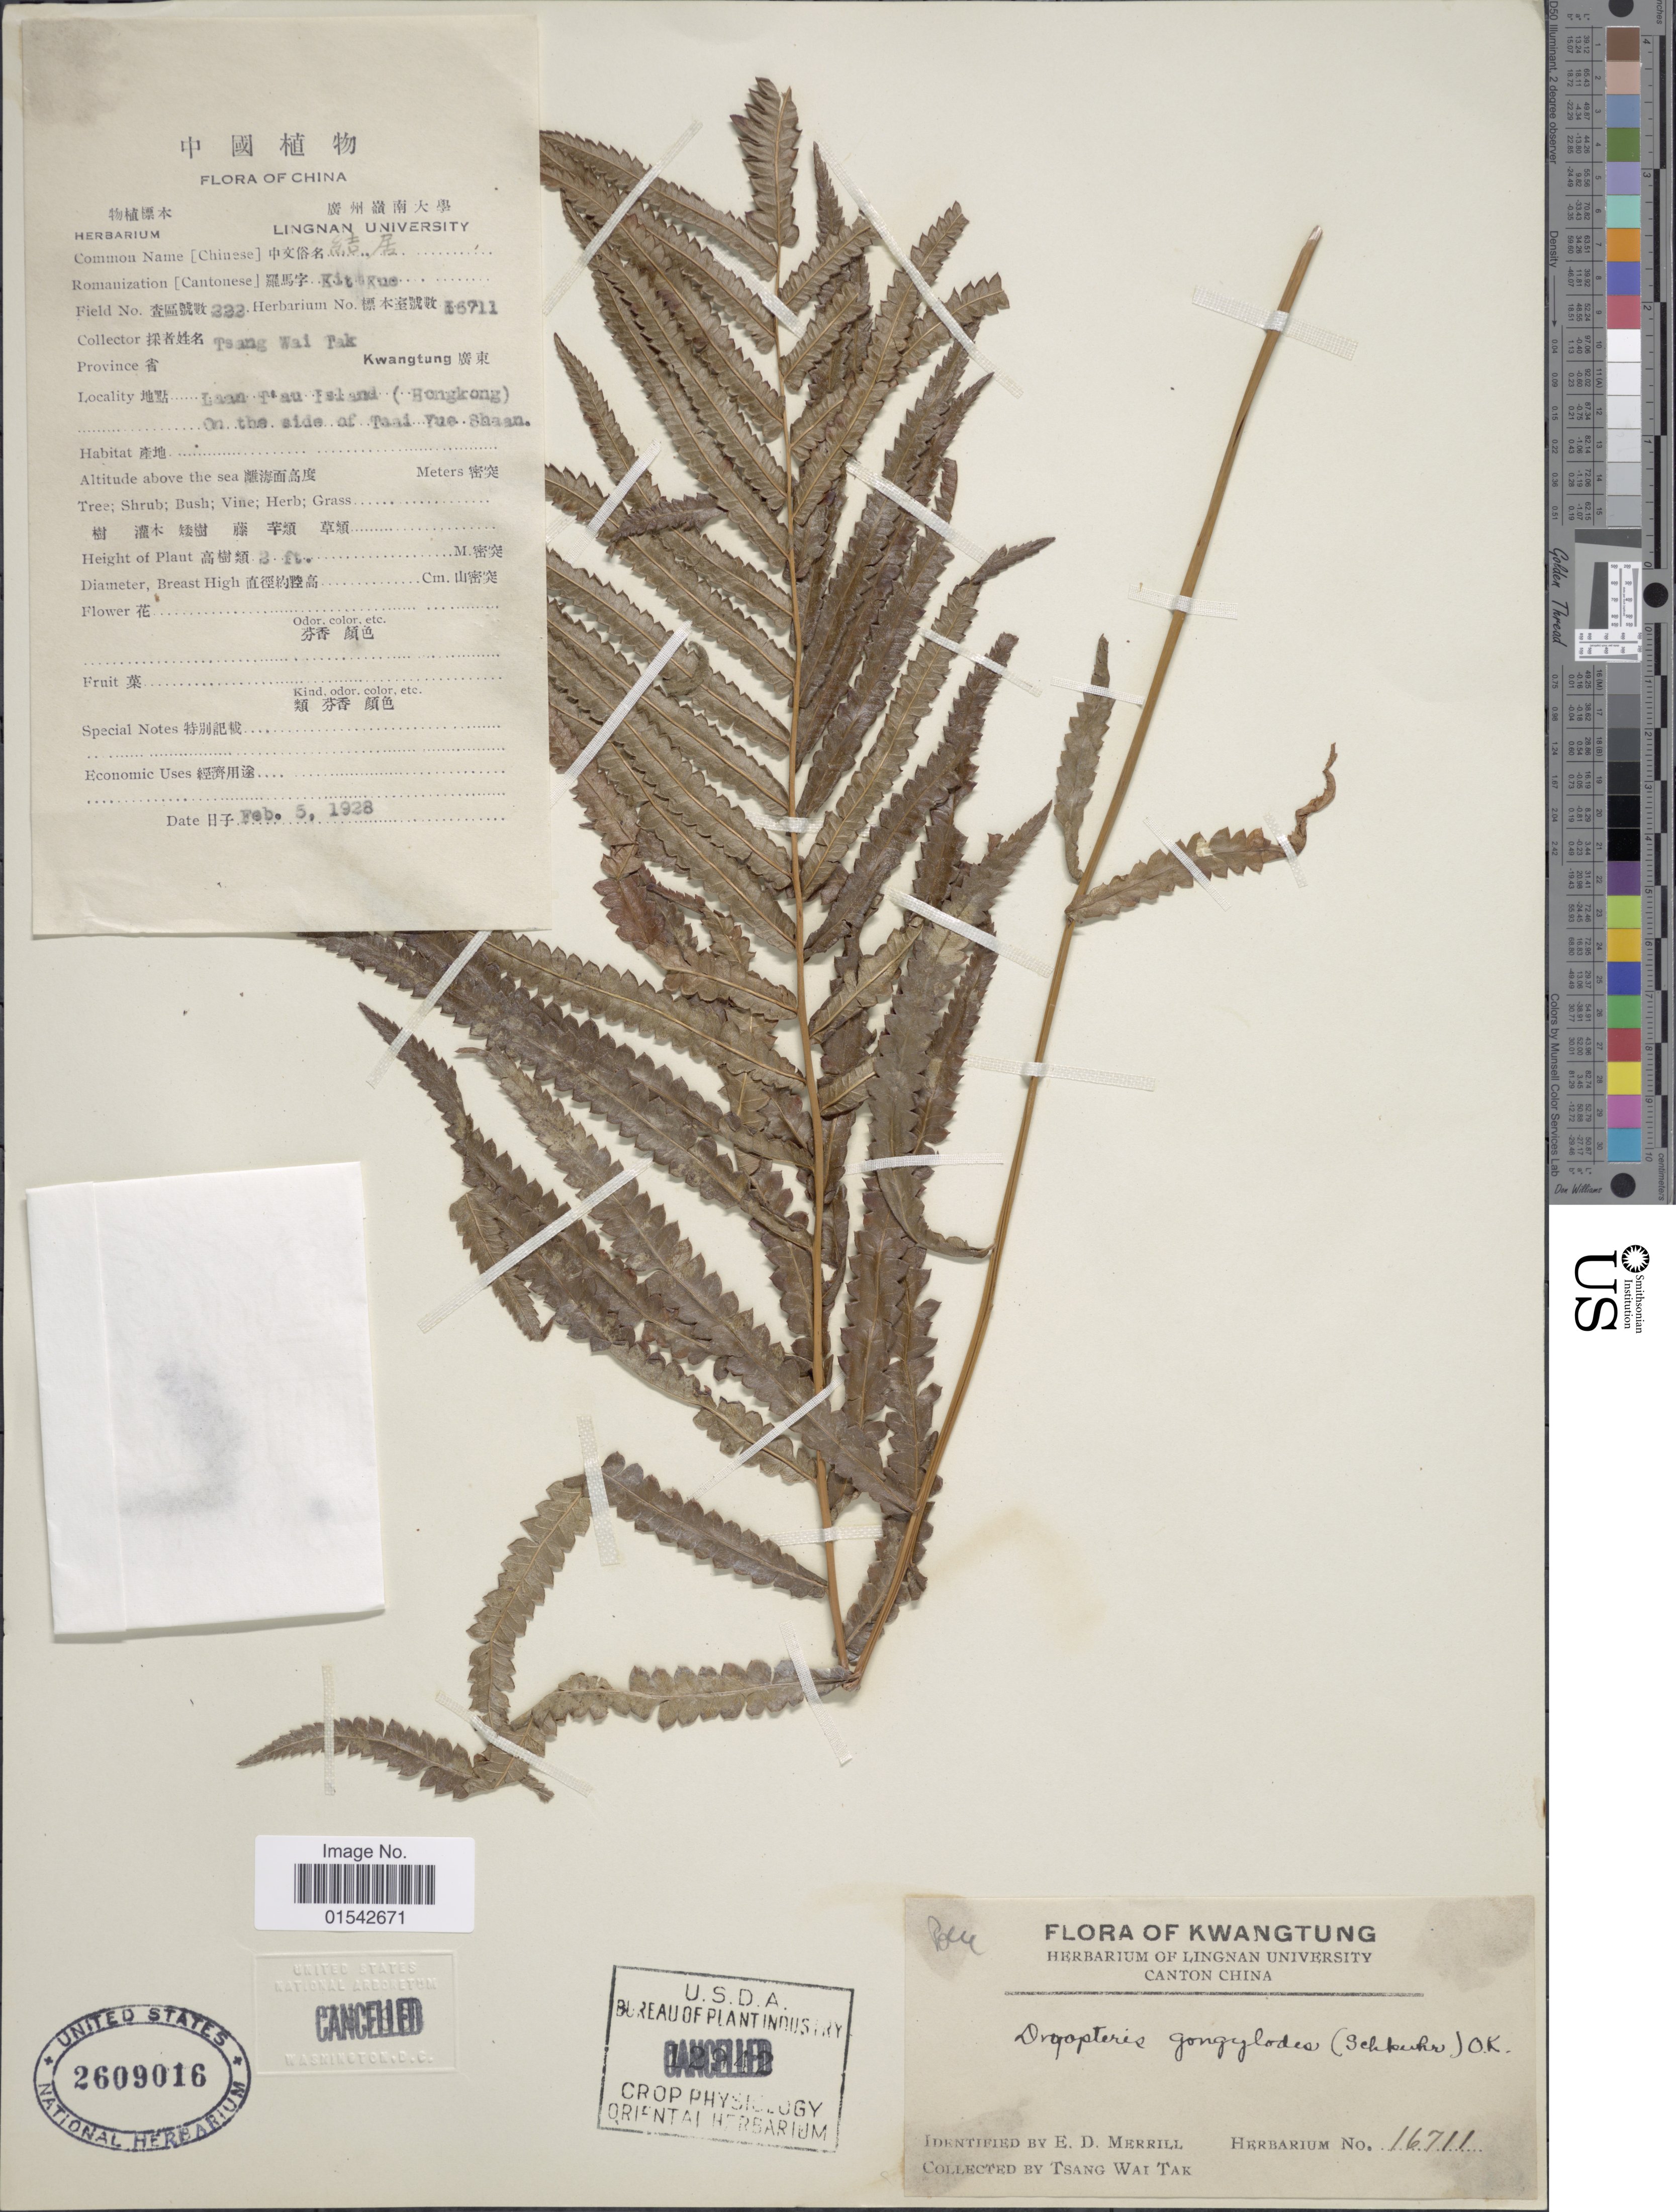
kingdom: Plantae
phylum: Tracheophyta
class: Polypodiopsida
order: Polypodiales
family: Thelypteridaceae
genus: Cyclosorus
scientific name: Cyclosorus interruptus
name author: (Willd.) H. Itô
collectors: W. T. Tsang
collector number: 16711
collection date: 1928-02-05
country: China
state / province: Guangdong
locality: Kwangtung, Laan Táu island (Hongkong), on the side of Tani Yue Shaan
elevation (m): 1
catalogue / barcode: US 2609016